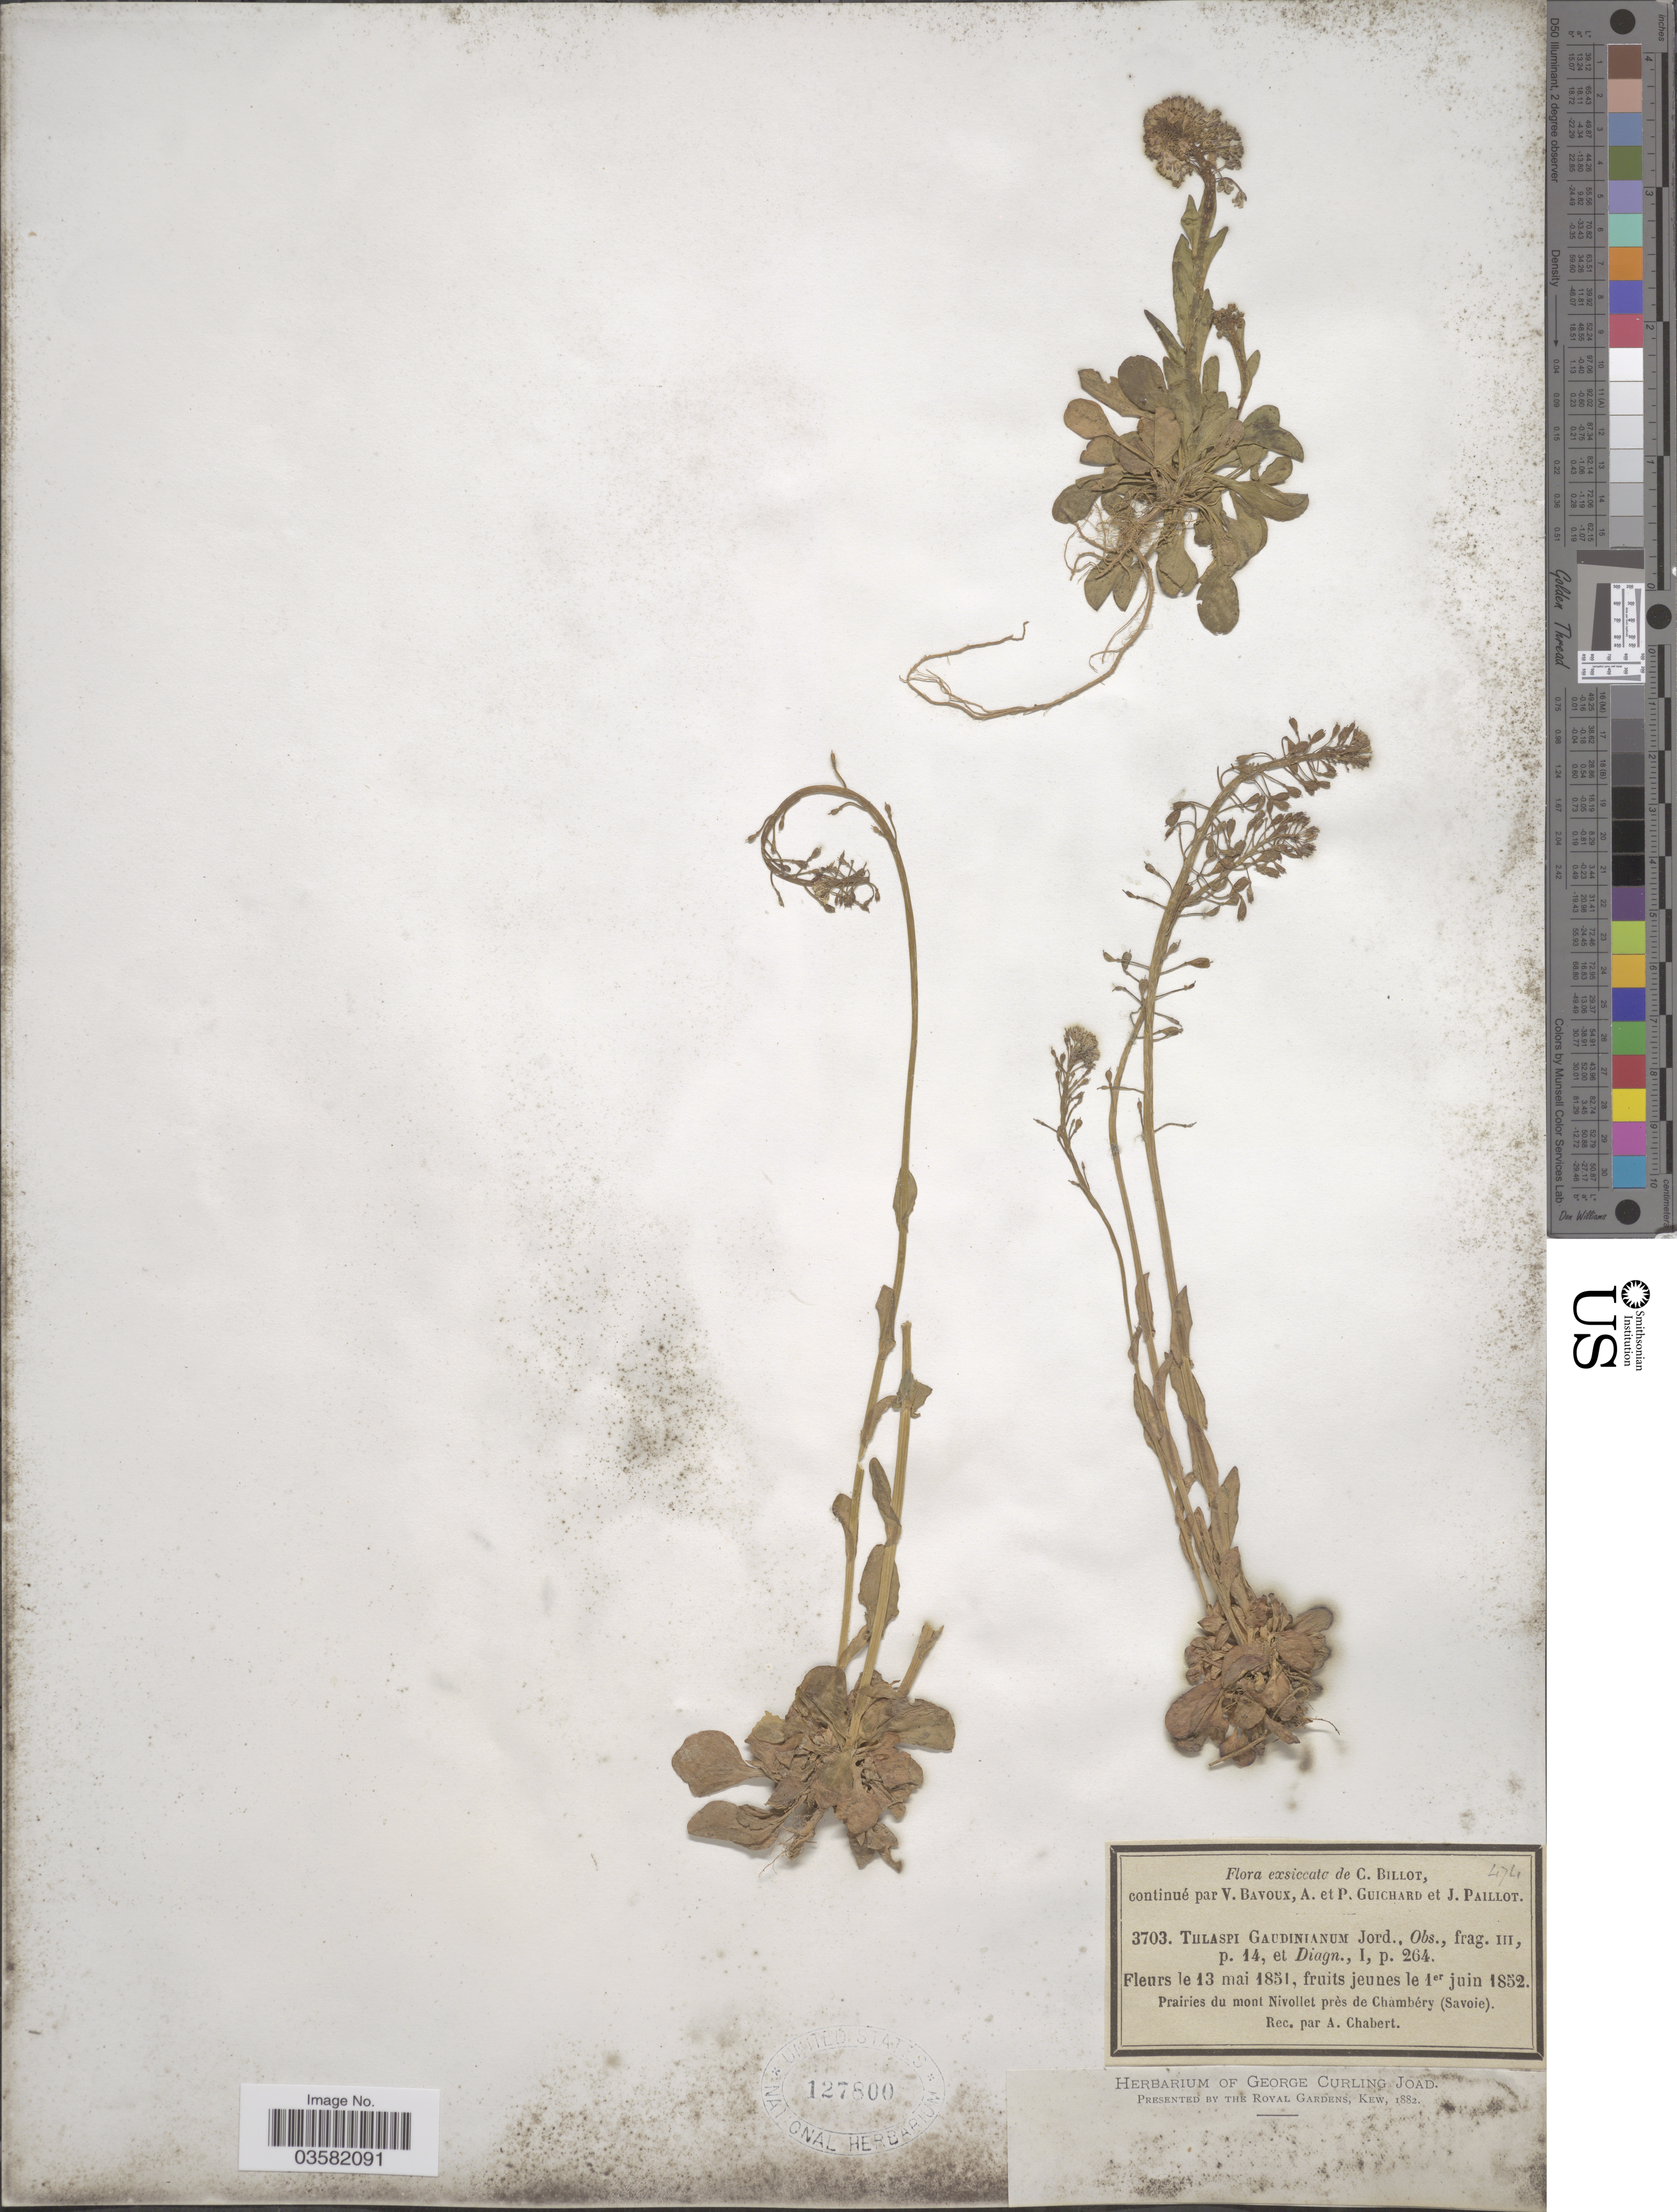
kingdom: Plantae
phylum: Tracheophyta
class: Magnoliopsida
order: Brassicales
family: Brassicaceae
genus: Thlaspi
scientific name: Thlaspi gaudinianum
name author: Jord.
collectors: A. Chabert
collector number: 3703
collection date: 1851-05-13/1852-06-01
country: France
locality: Prairies du mont Nivollet près de Chambéry (Savoie).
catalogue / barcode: US 127800